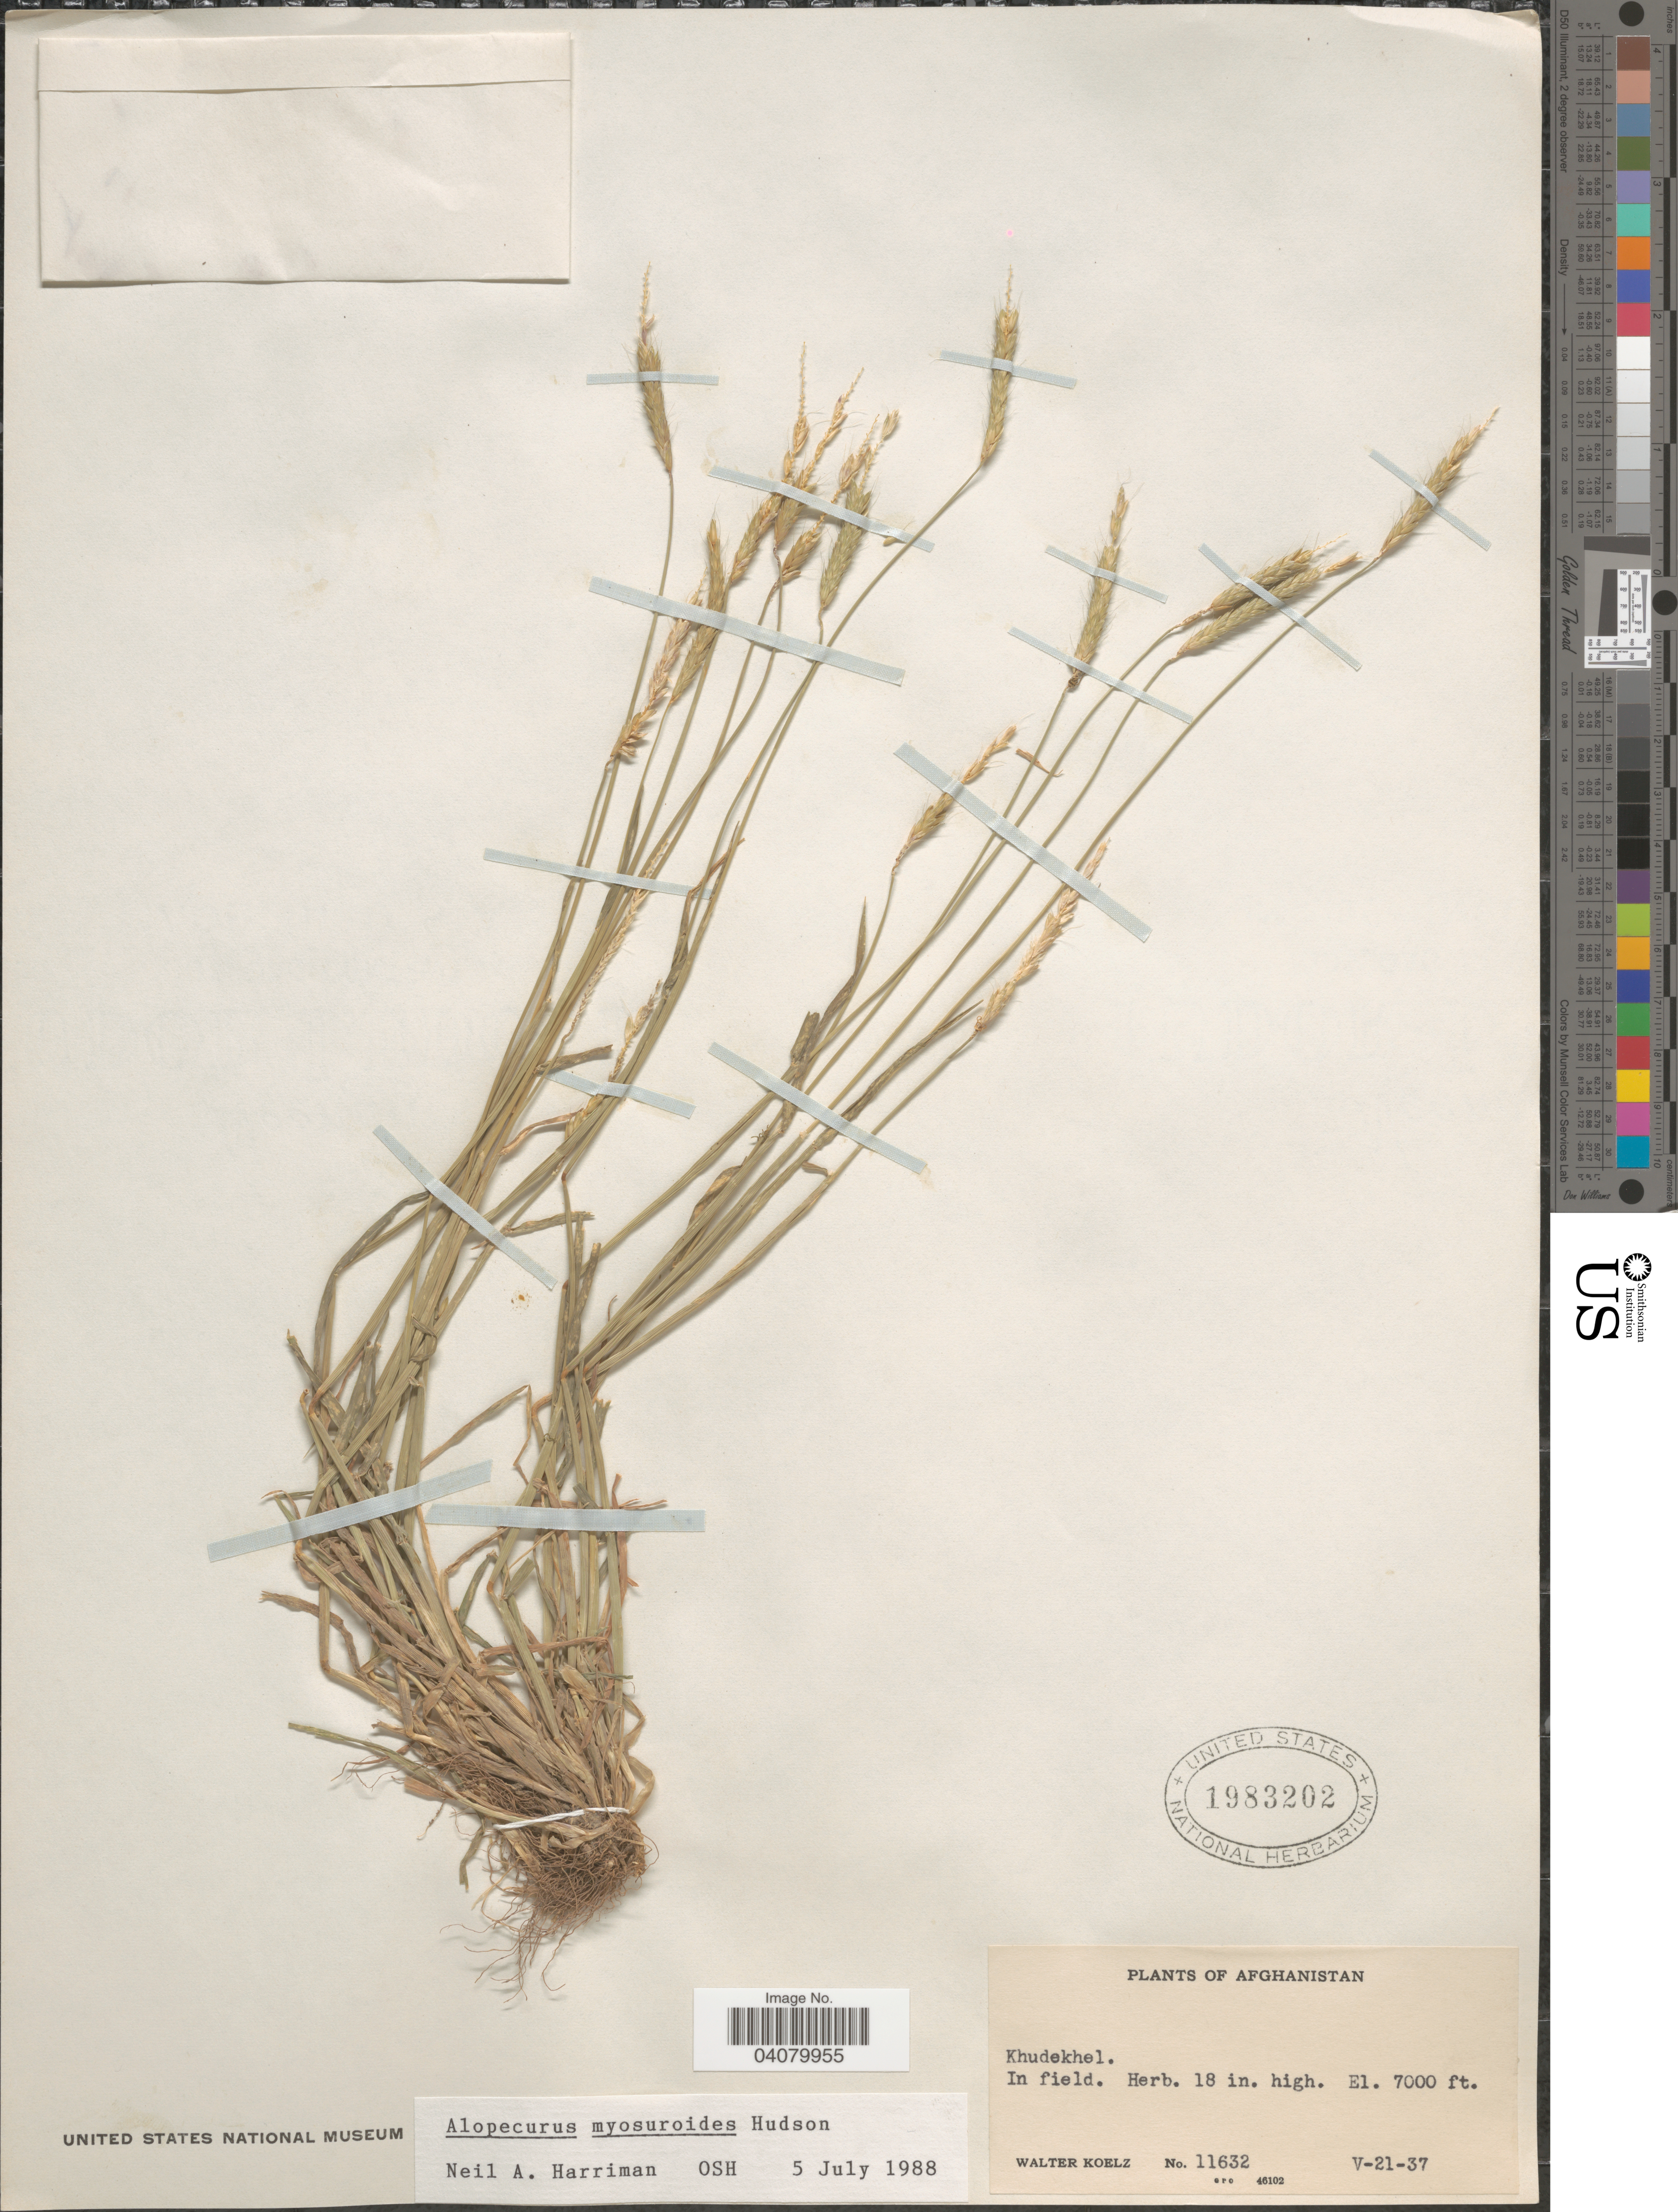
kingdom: Plantae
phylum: Tracheophyta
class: Liliopsida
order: Poales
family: Poaceae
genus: Alopecurus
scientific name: Alopecurus myosuroides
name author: Huds.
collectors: W. N. Koelz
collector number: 11632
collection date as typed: Transcribed d/m/y: 21/5/37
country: Afghanistan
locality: Khudekhel. In field.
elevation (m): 2134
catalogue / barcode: US 1983202